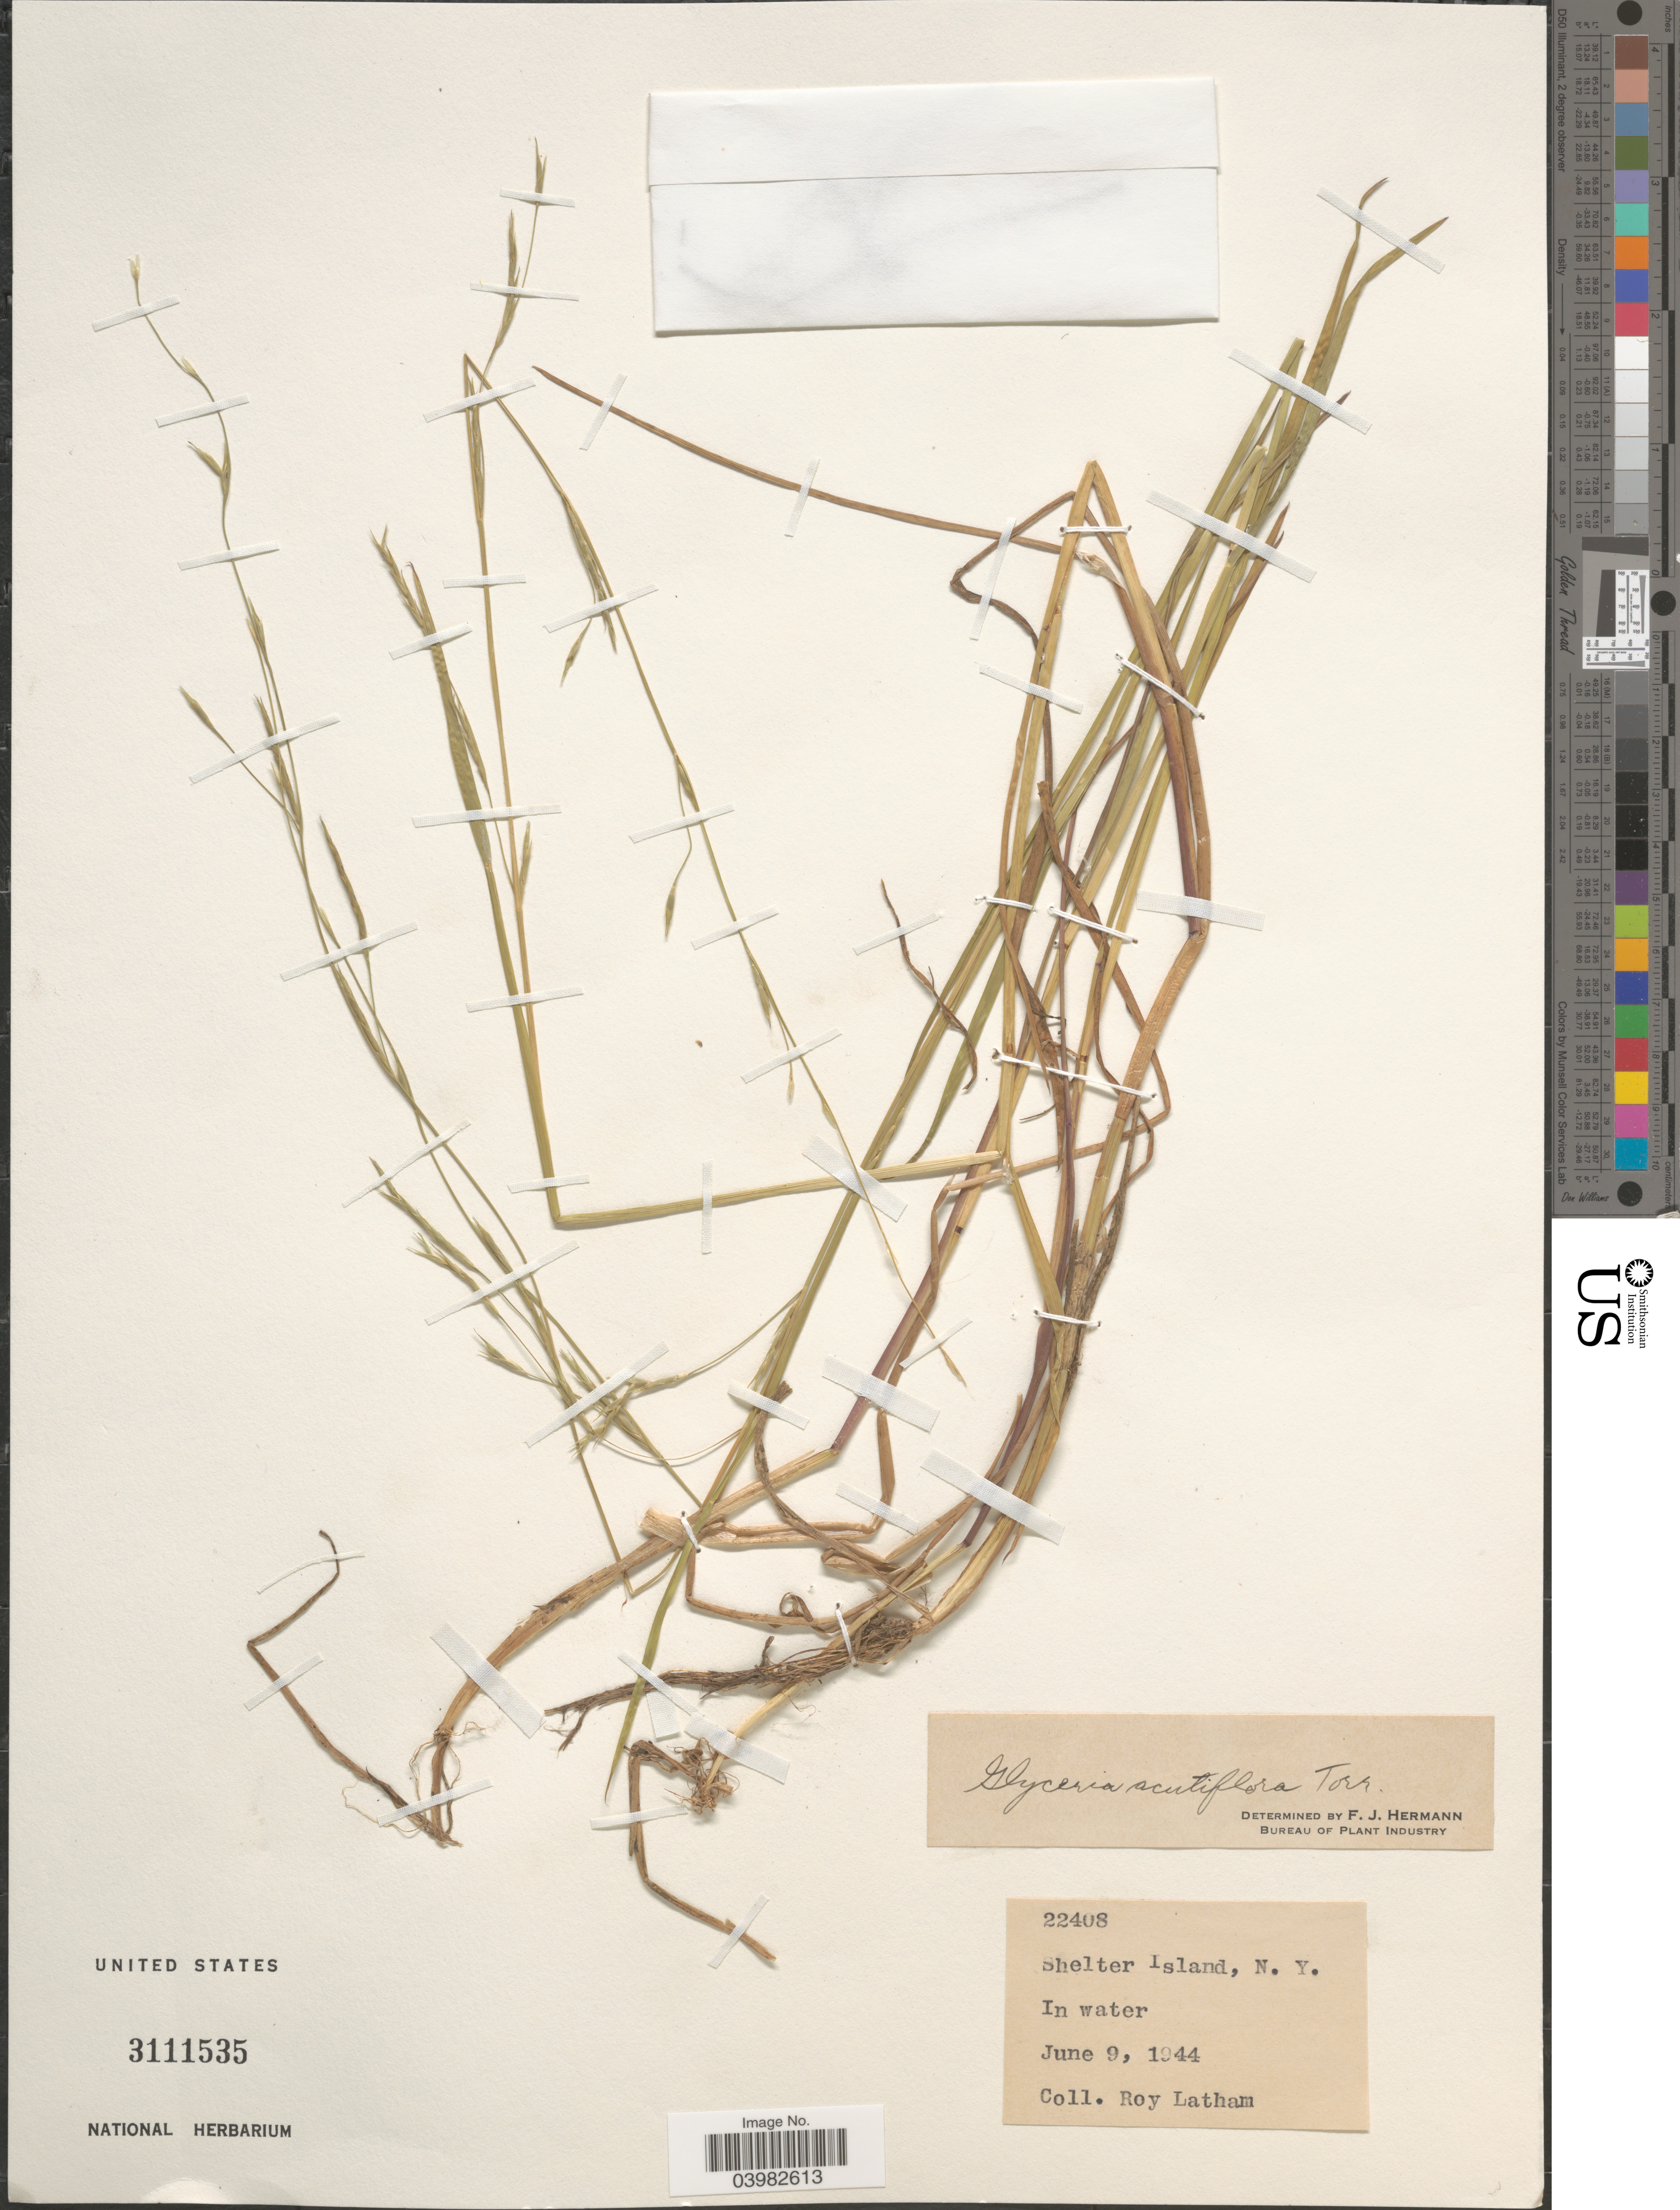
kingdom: Plantae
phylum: Tracheophyta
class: Liliopsida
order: Poales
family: Poaceae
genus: Glyceria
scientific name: Glyceria acutiflora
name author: Torr.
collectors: R. Latham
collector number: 22408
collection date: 1944-06-09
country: United States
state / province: New York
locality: Shelter Island.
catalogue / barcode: US 3111535